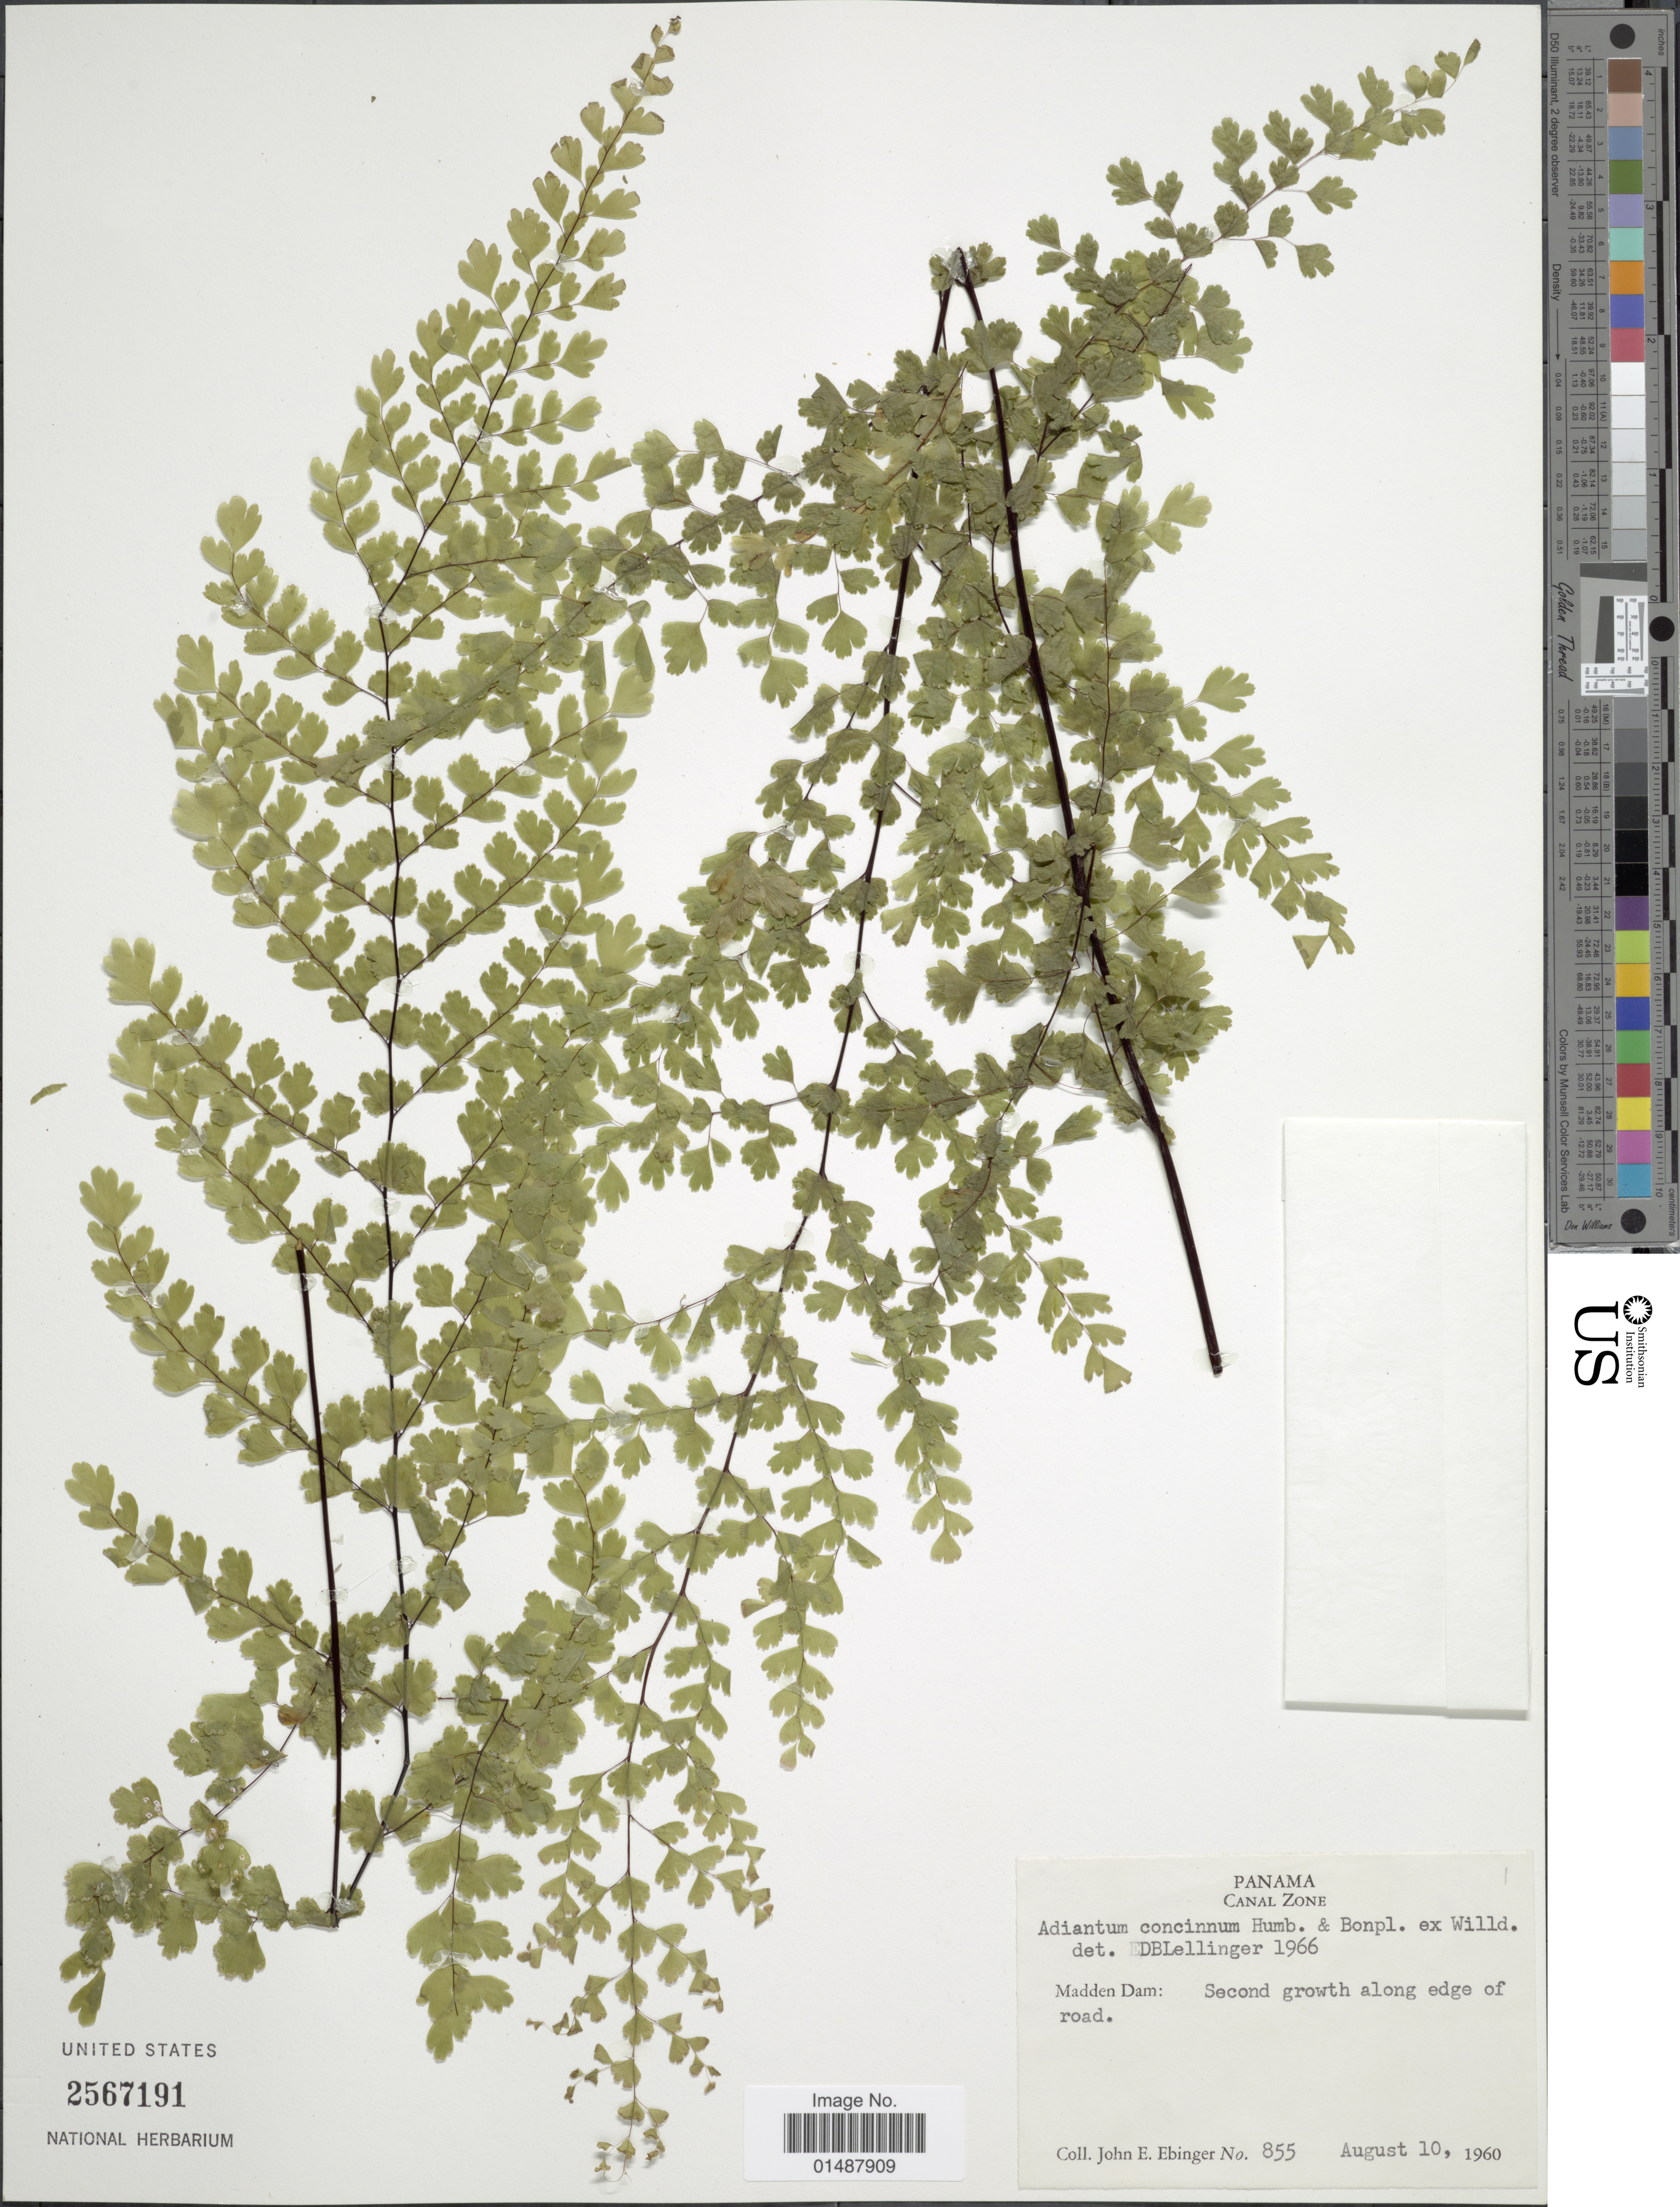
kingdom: Plantae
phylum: Tracheophyta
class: Polypodiopsida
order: Polypodiales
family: Pteridaceae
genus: Adiantum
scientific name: Adiantum concinnum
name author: Humb. & Bonpl. ex Willd.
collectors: J. Ebinger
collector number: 855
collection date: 1960-08-10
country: Panama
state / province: Colón / Panamá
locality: Canal Zone, Madden Dam: Second growth along edge of road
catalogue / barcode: US 2567191